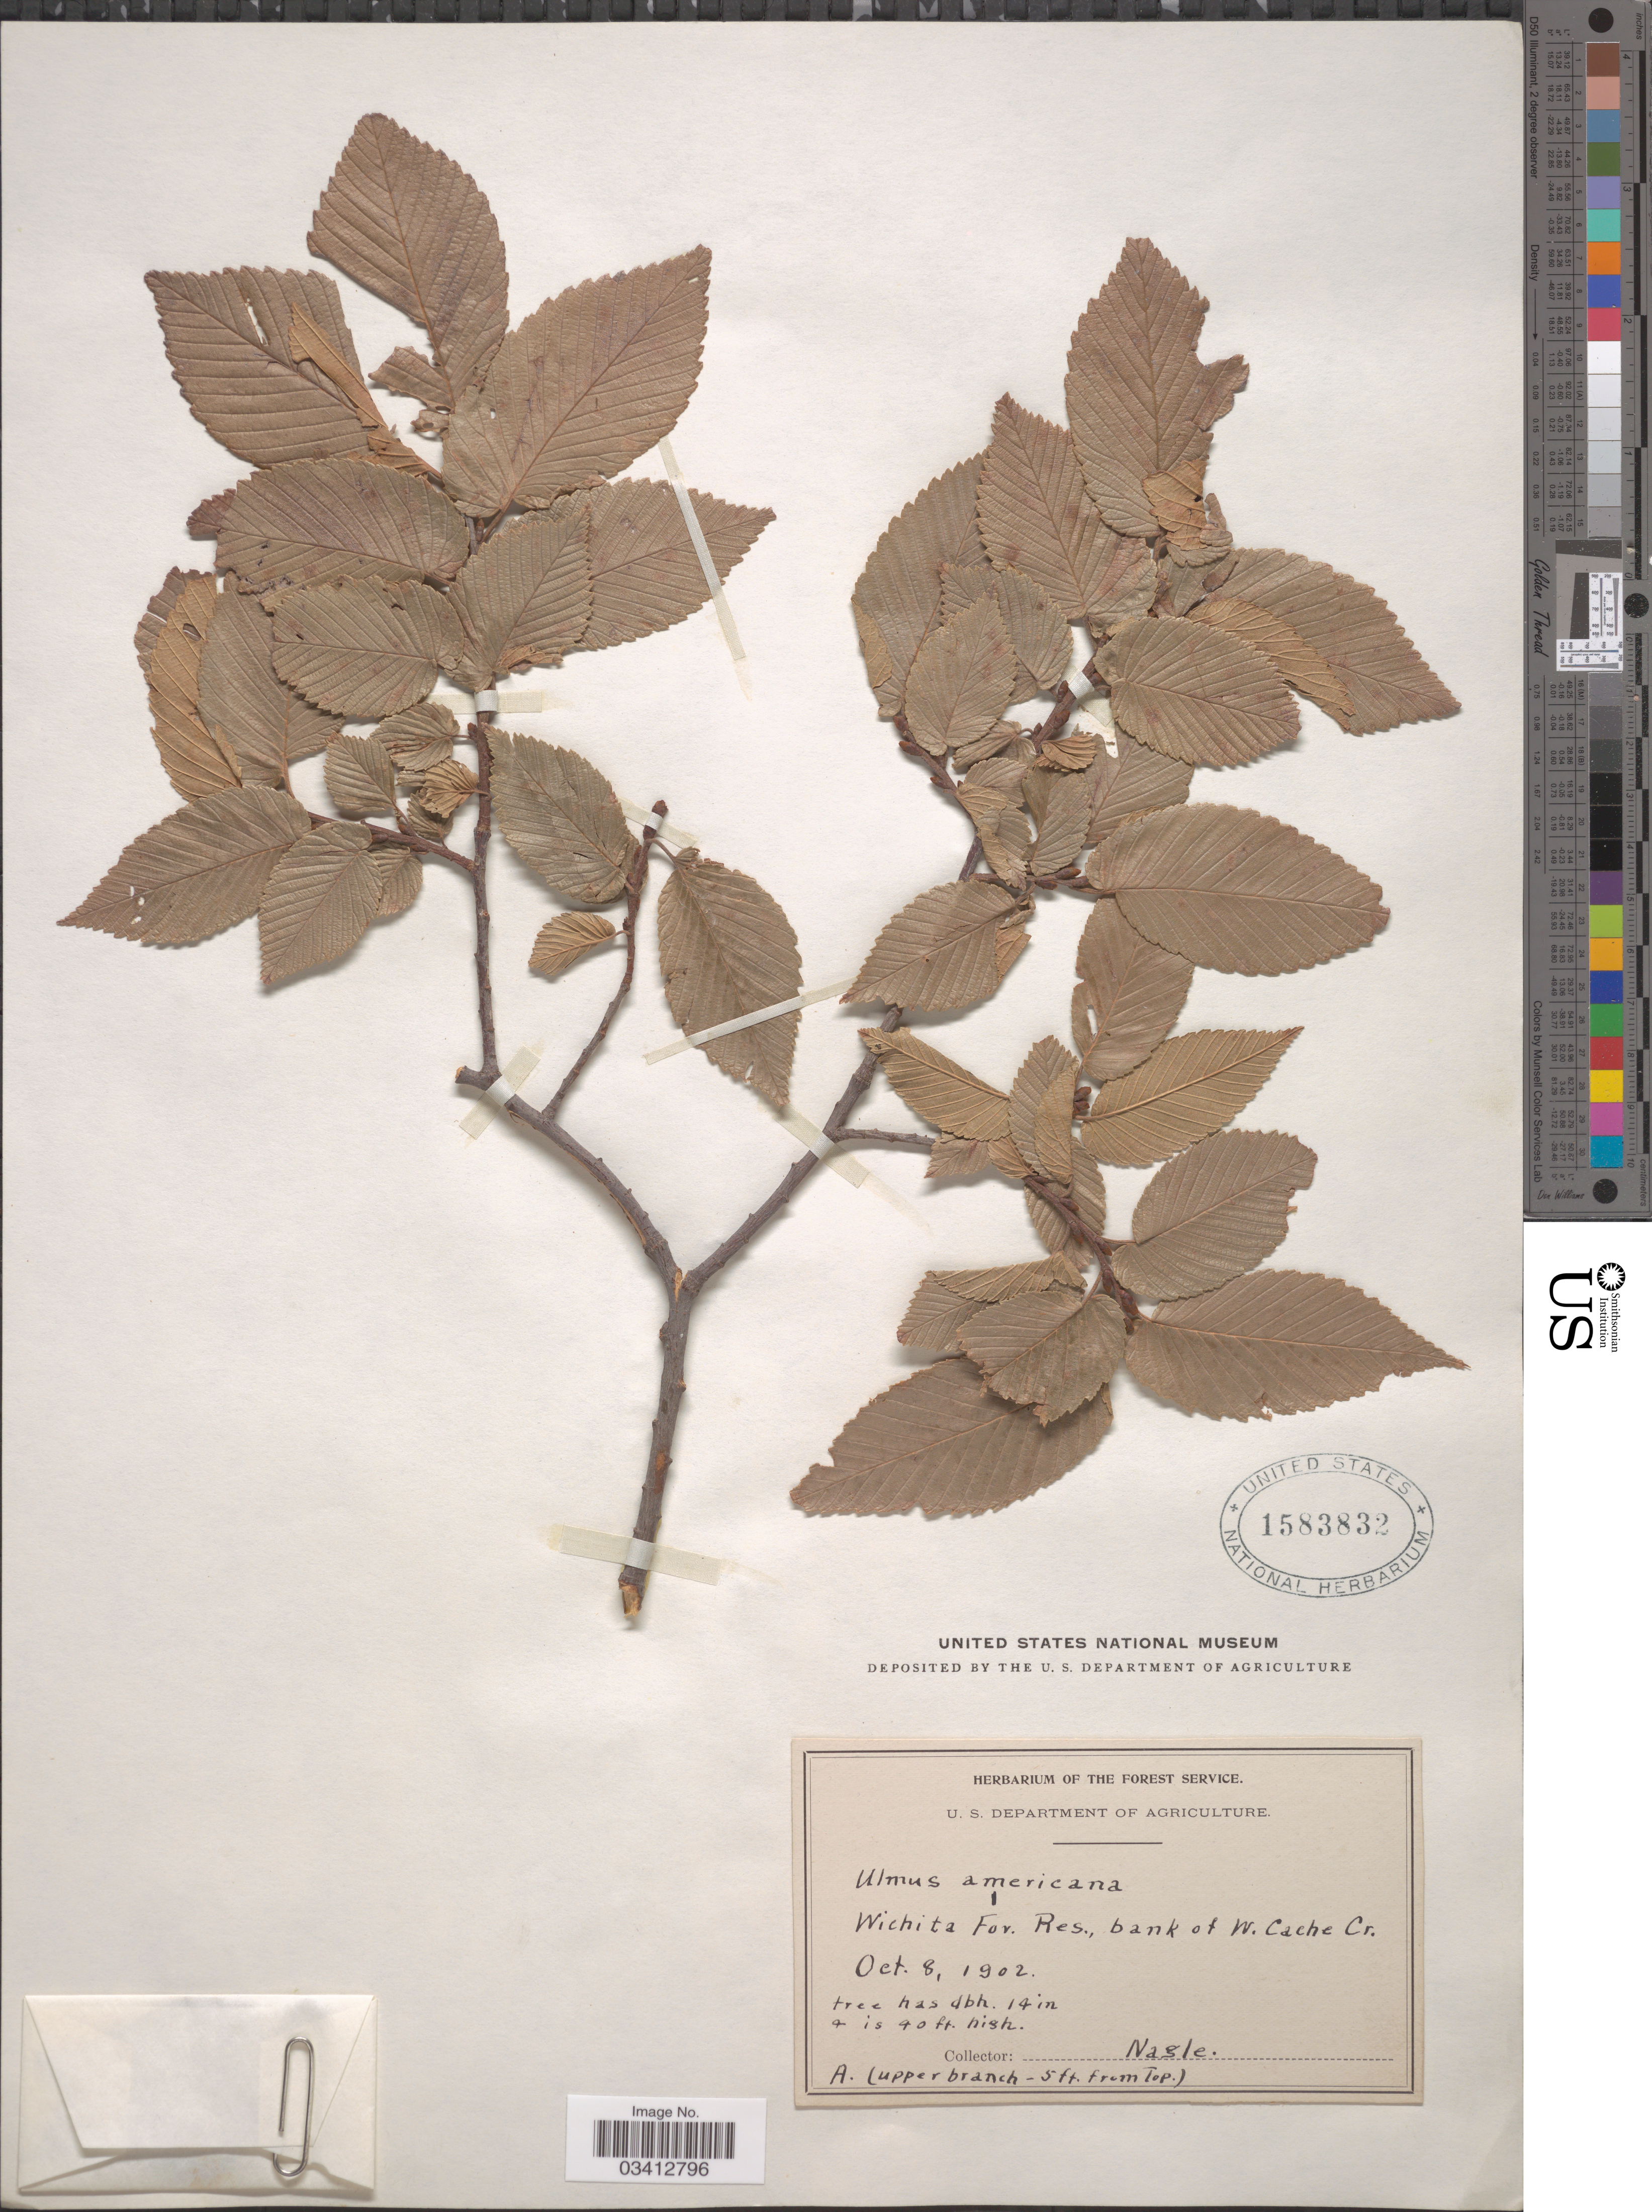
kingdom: Plantae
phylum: Tracheophyta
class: Magnoliopsida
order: Rosales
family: Ulmaceae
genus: Ulmus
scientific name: Ulmus americana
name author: L.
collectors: Nagle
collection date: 1902-10-08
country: United States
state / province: Oklahoma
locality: Wichita For. Res., bank of W. Cache Cr.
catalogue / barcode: US 1583832